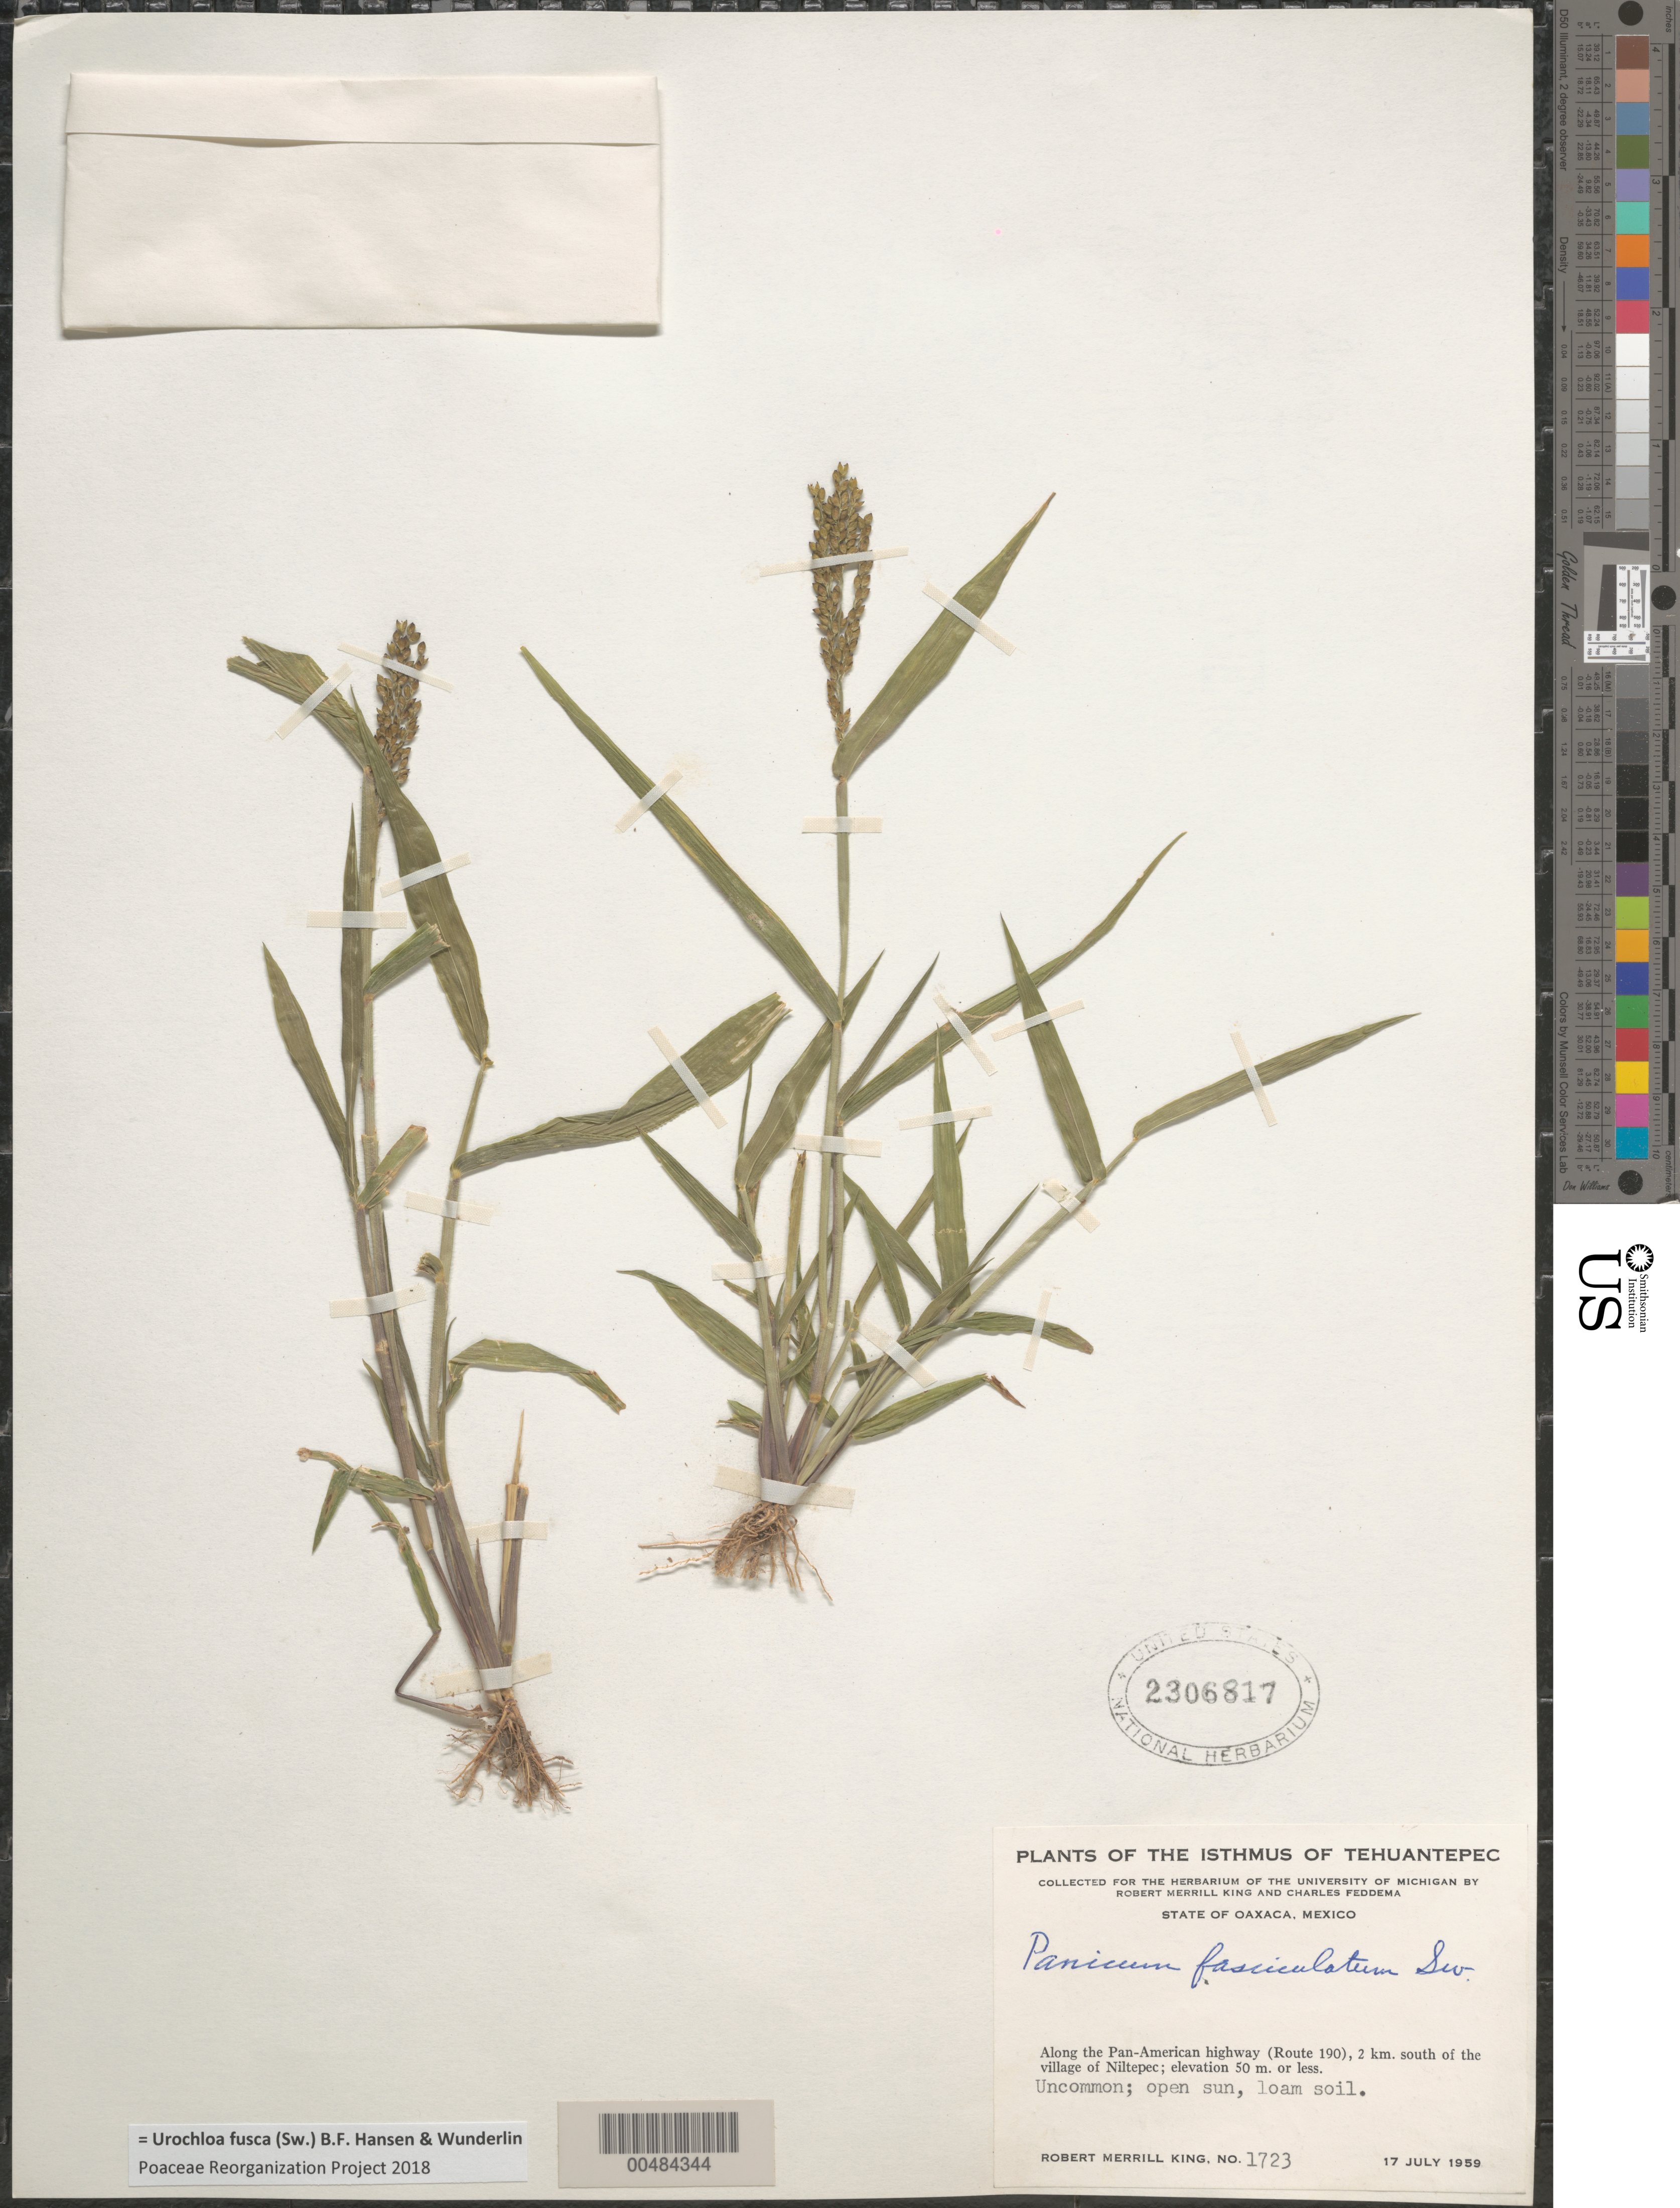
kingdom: Plantae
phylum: Tracheophyta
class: Liliopsida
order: Poales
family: Poaceae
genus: Brachiaria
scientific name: Brachiaria fasciculata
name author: (Sw.) Parodi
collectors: R. M. King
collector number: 1723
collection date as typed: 17 Jul 1959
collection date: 1959-07-17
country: Mexico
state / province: Oaxaca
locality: Isthmus of Tehuantepec, along the Pan-American highway (Route 190), 2 km S of the village of Niltepec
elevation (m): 0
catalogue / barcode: US 2306817